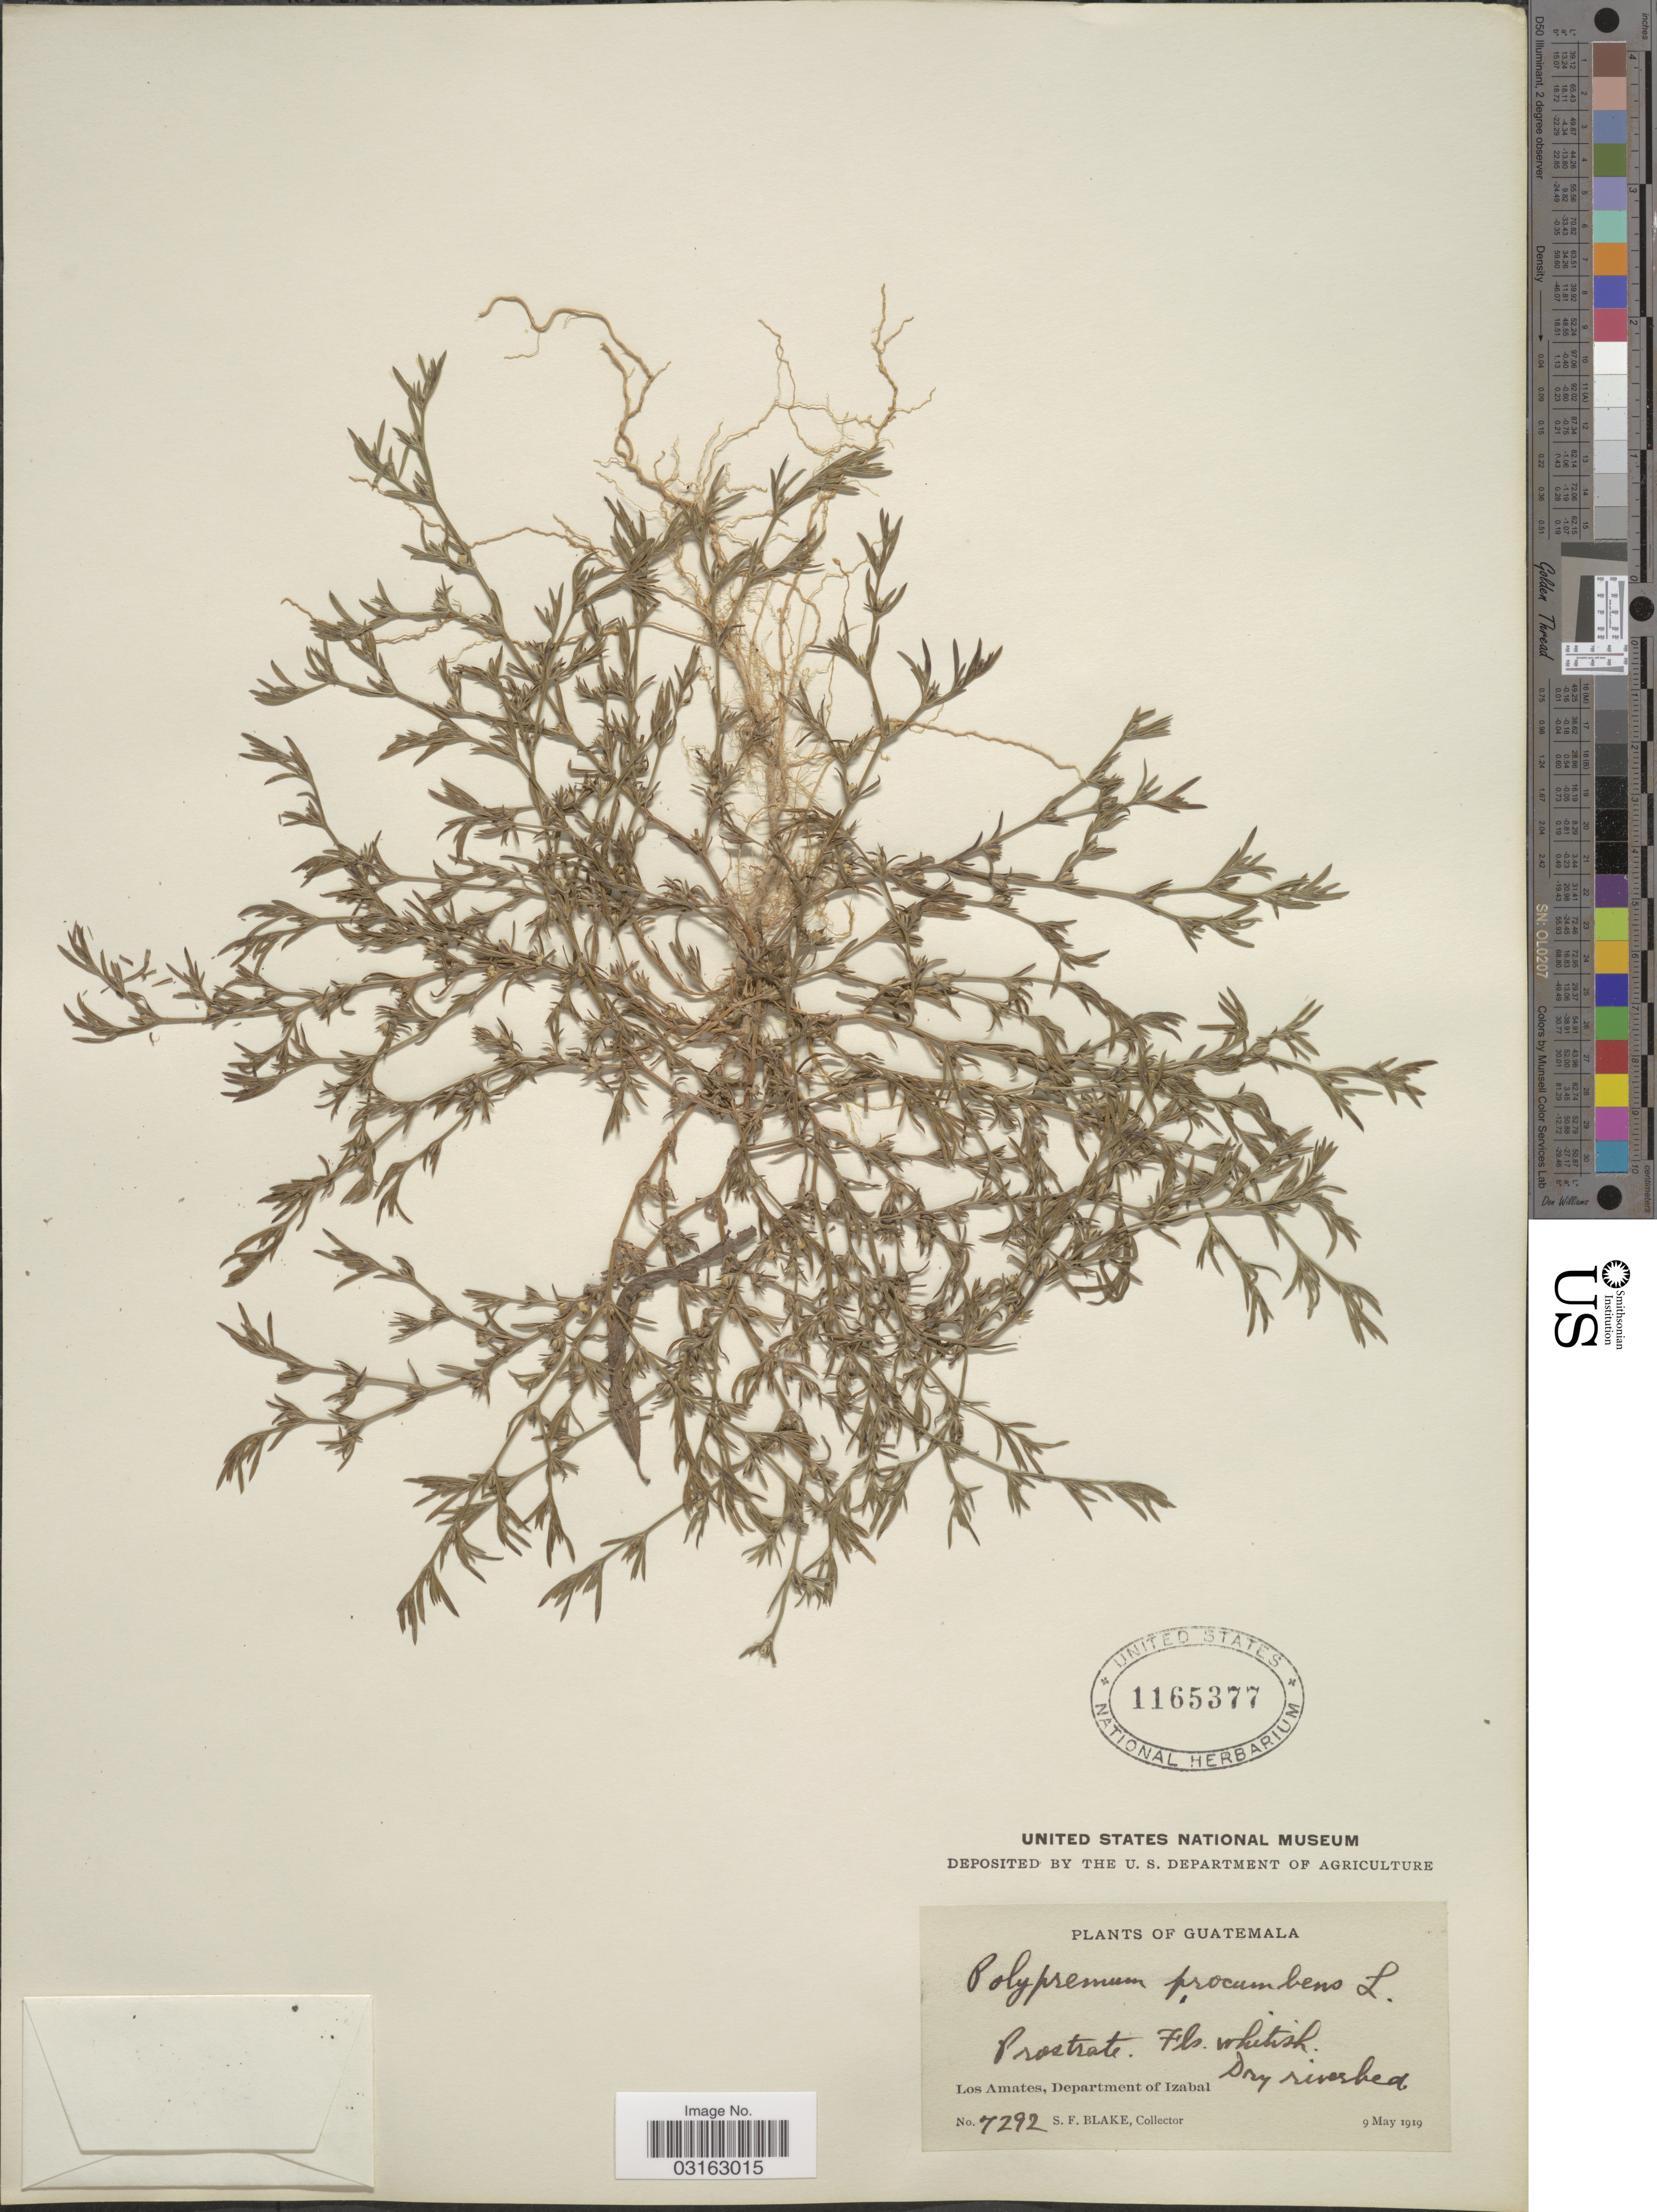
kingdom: Plantae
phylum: Tracheophyta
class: Magnoliopsida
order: Lamiales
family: Tetrachondraceae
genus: Polypremum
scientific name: Polypremum procumbens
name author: L.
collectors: S. Blake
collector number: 7292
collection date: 1919-05-09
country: Guatemala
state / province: Izabal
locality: Los Amates, Department of Izabal.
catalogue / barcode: US 1165377